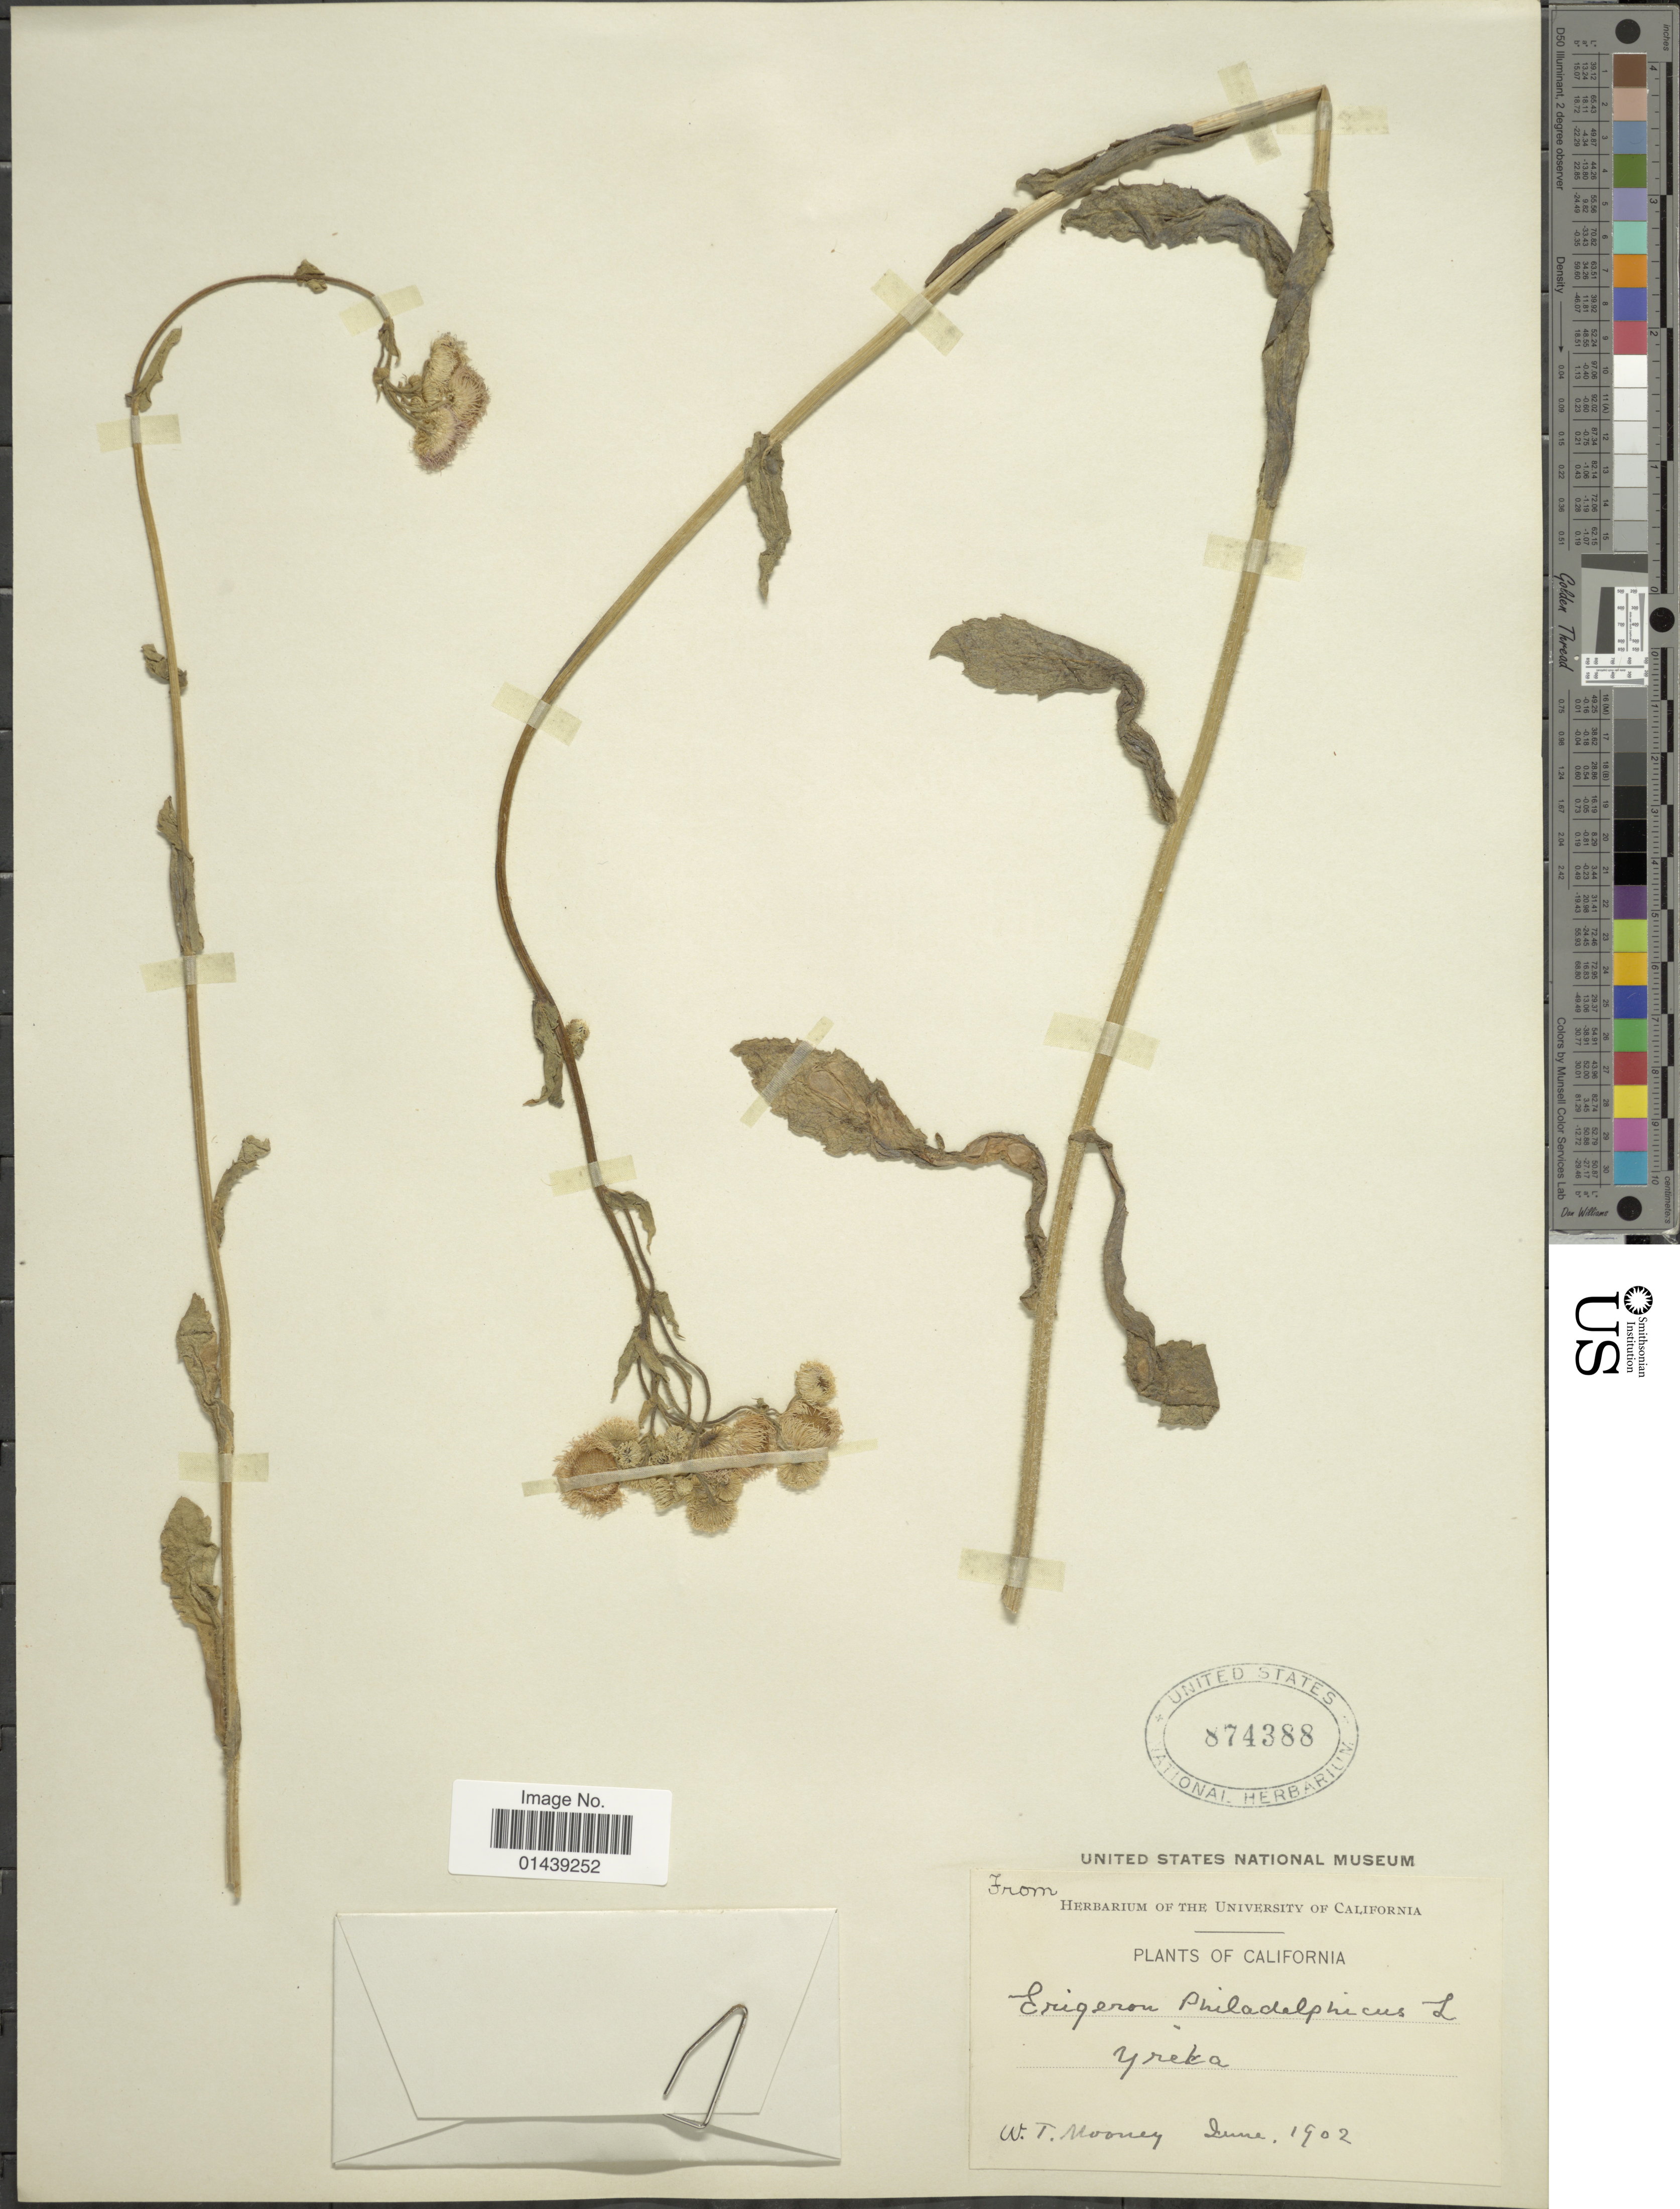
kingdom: Plantae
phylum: Tracheophyta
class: Magnoliopsida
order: Asterales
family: Asteraceae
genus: Erigeron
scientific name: Erigeron philadelphicus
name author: L.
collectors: W. Mooney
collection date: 1902-06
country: United States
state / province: California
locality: Yreka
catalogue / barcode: US 874388